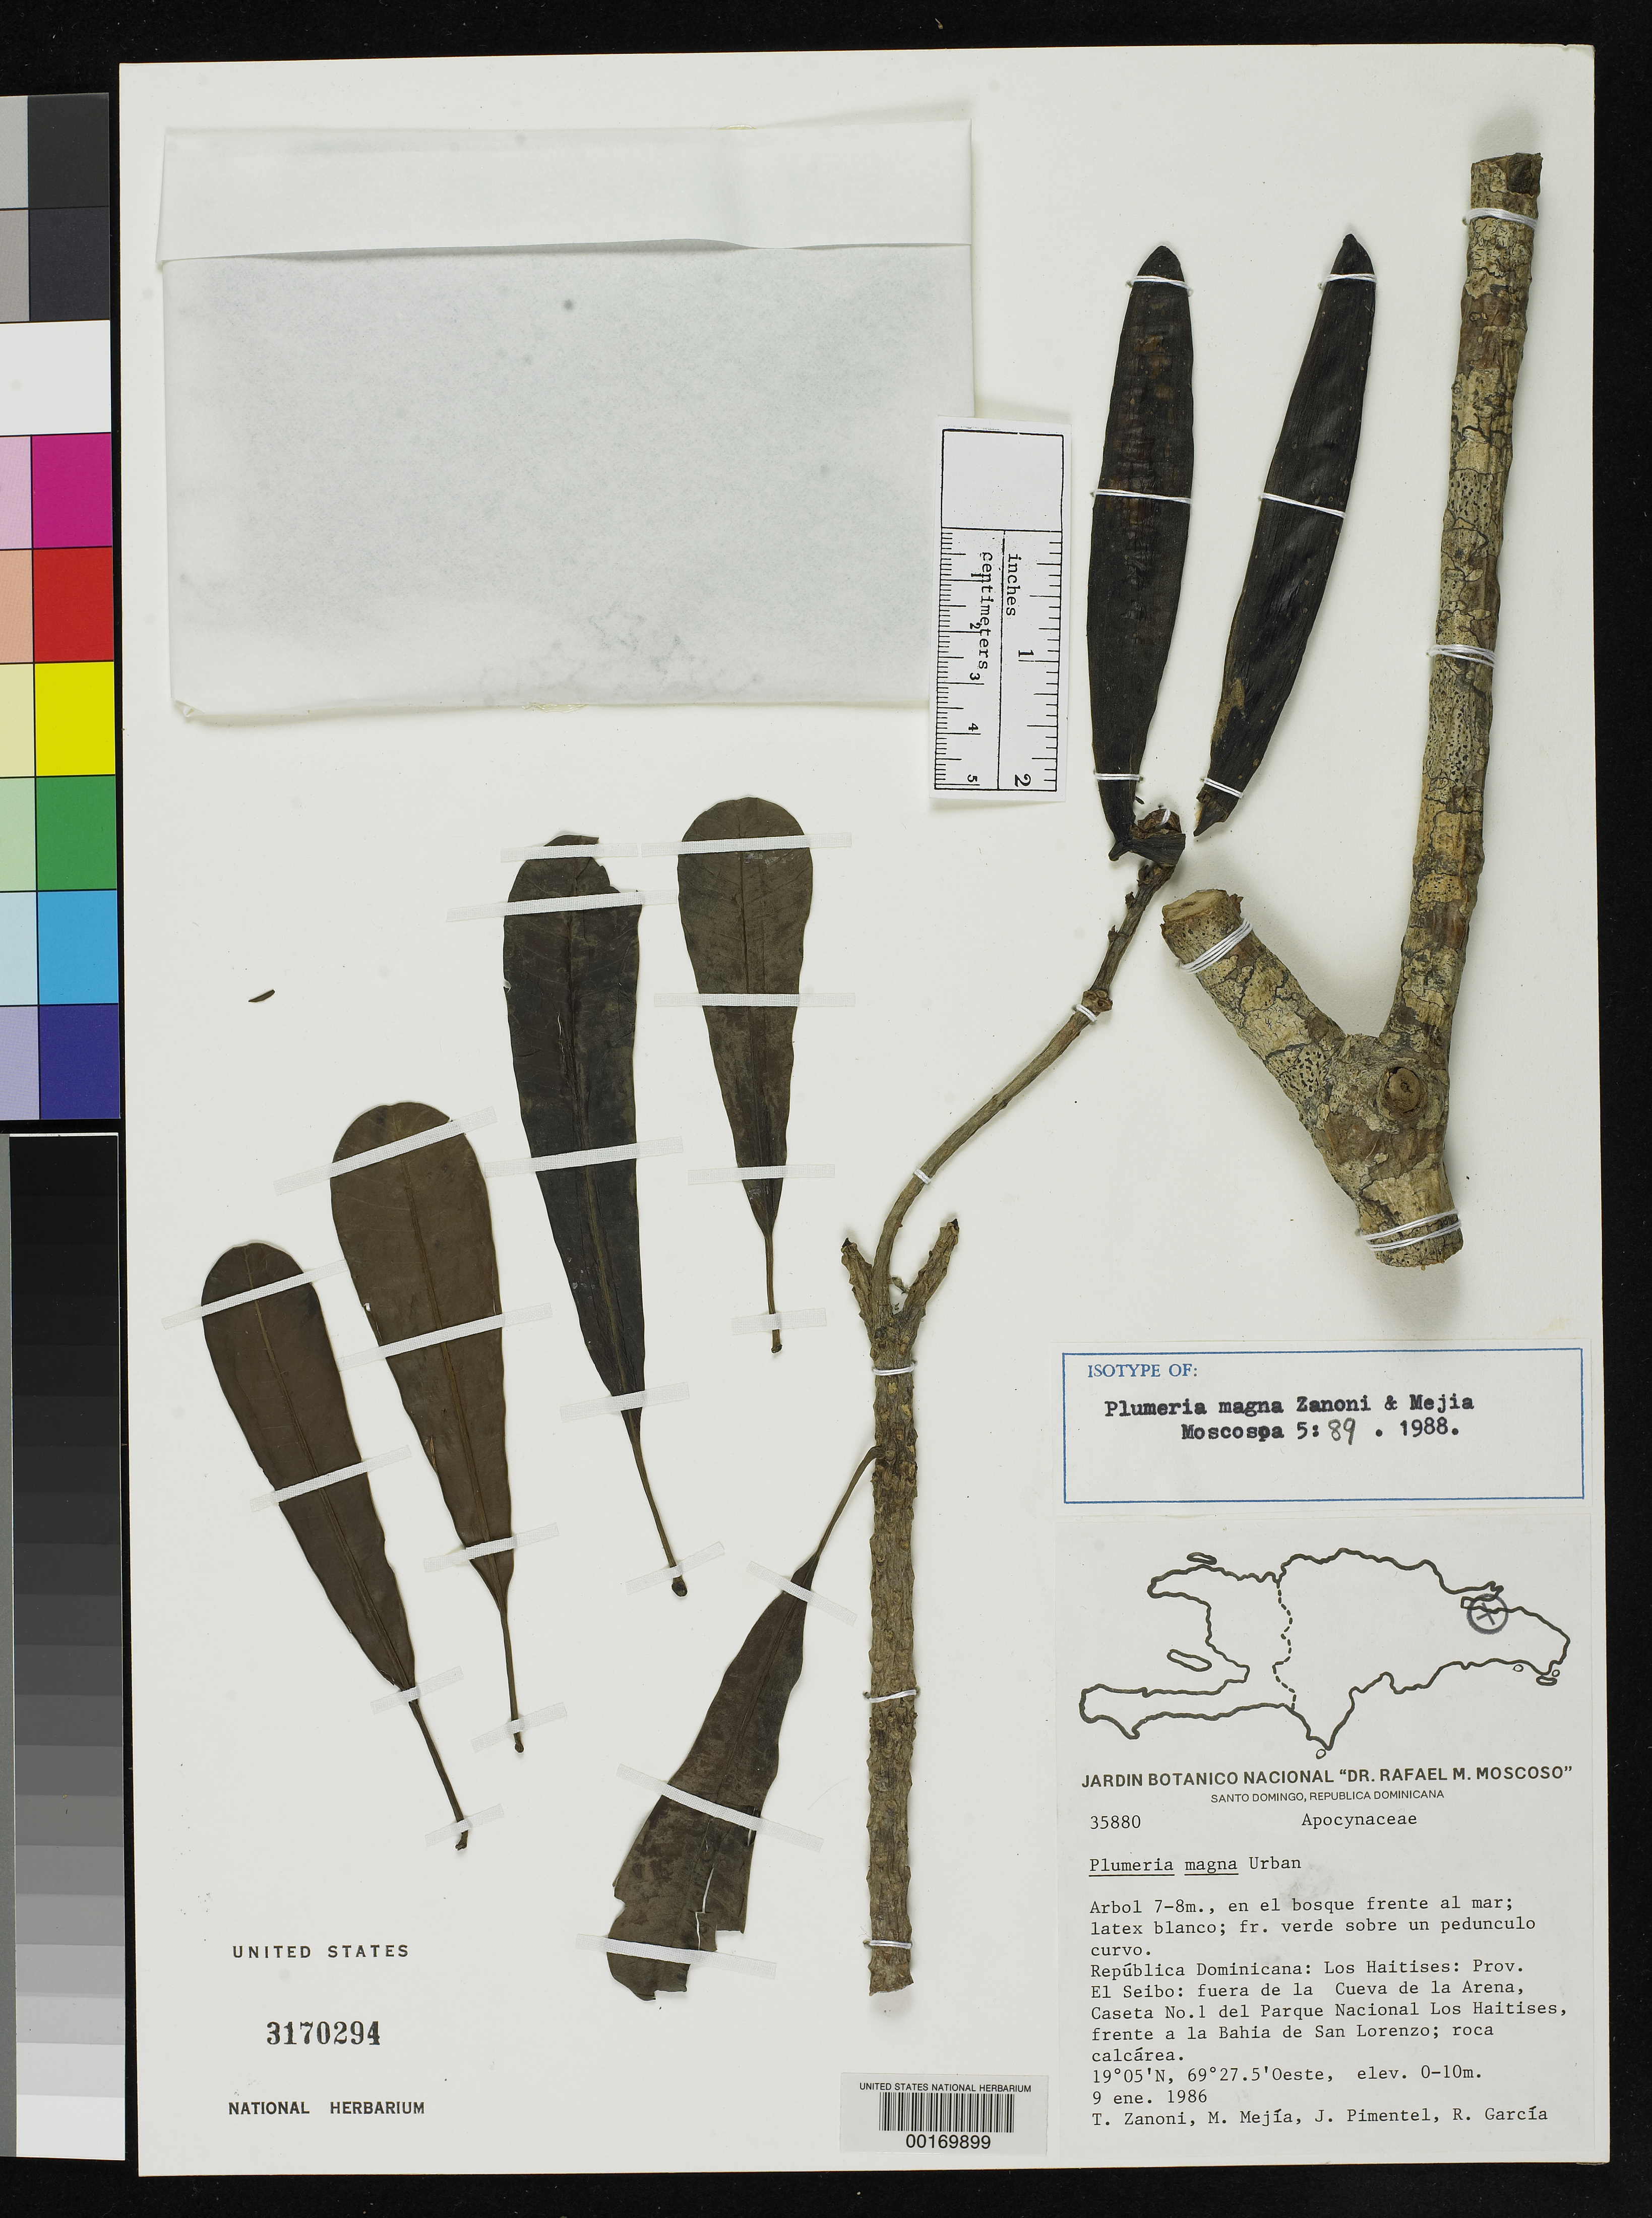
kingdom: Plantae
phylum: Tracheophyta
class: Magnoliopsida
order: Gentianales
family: Apocynaceae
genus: Plumeria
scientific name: Plumeria magna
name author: Zanoni & Mejia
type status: Isotype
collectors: T. A. Zanoni, M. Mejia, J. Pimentel & R. Garcia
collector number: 35980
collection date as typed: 09 Jan 1986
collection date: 1986-01-09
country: Dominican Republic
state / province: El Seibo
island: Hispaniola Island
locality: Los Haitises, outside cave of La Arena, Cabin no. 1 of Los Haitises National Park, opposite San Lorenzo Bay.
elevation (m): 0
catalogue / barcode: US 3170294